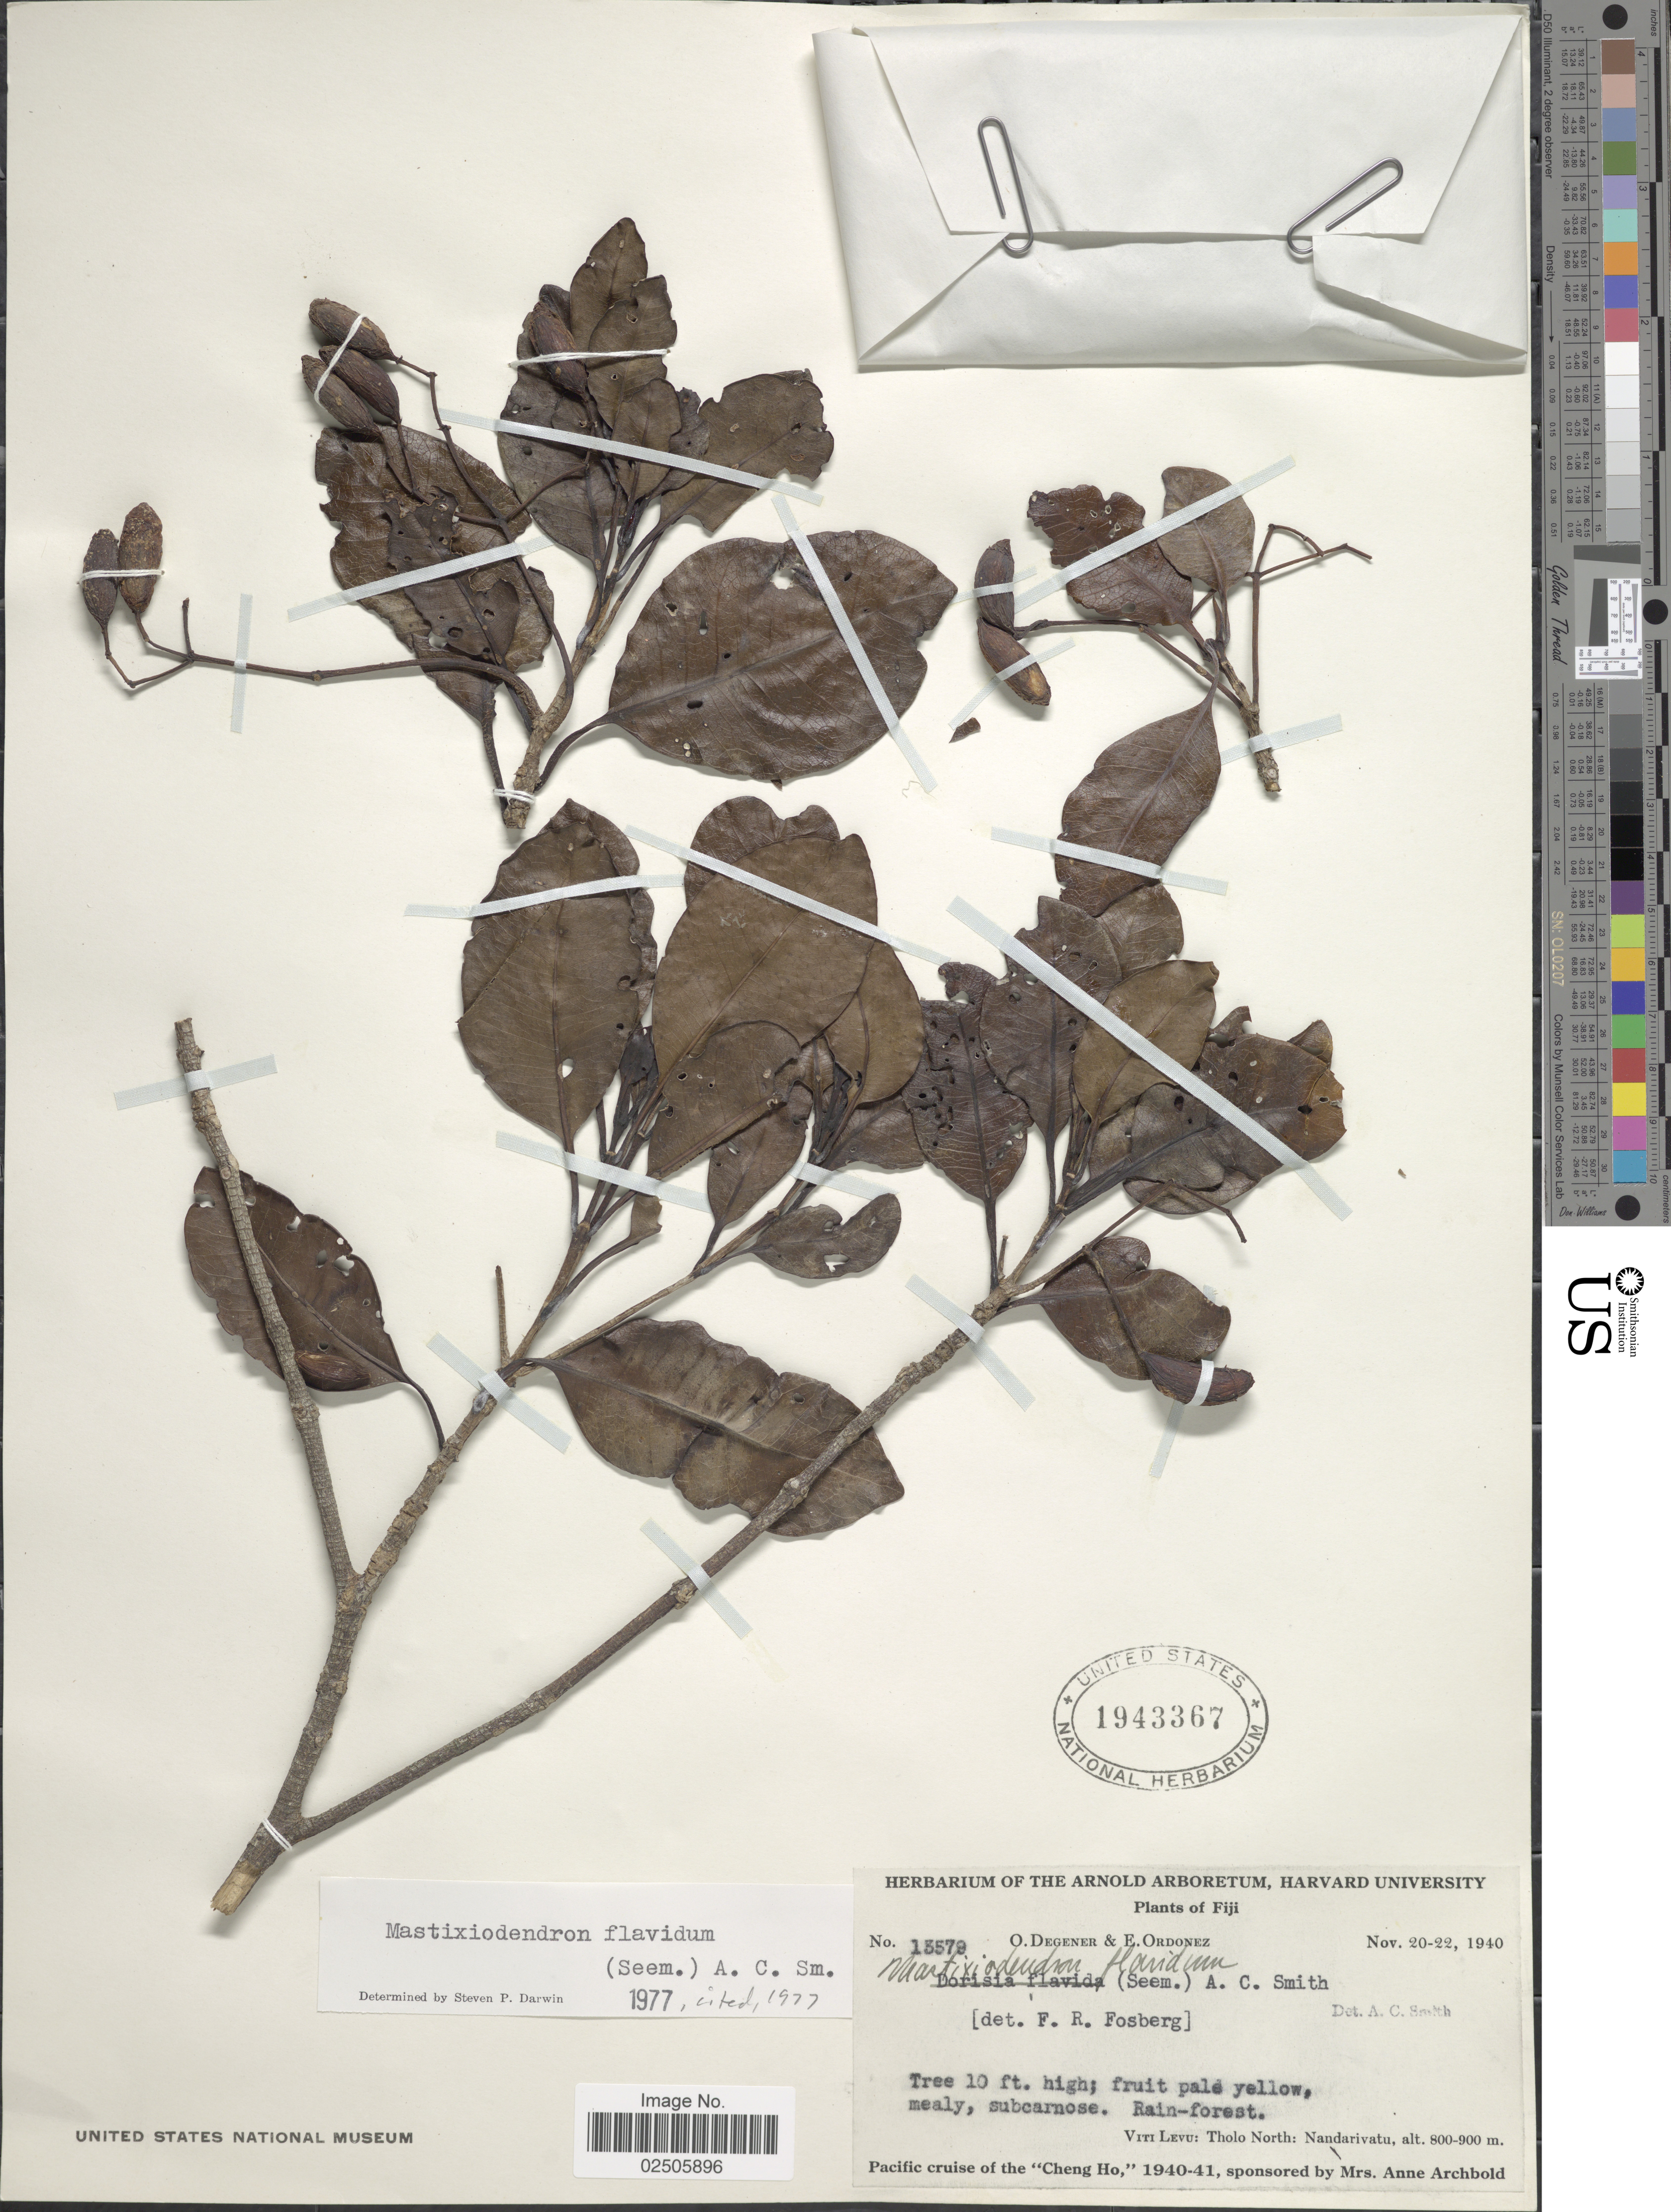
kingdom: Plantae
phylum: Tracheophyta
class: Magnoliopsida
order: Gentianales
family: Rubiaceae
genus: Mastixiodendron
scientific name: Mastixiodendron flavidum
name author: (Seem.) A.C. Sm.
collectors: O. Degener & E. Ordonez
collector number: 13579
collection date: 1940-11-20/1940-11-22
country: Fiji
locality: Viti Levu: Tholo North: Nandarivatu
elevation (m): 800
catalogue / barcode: US 1943367